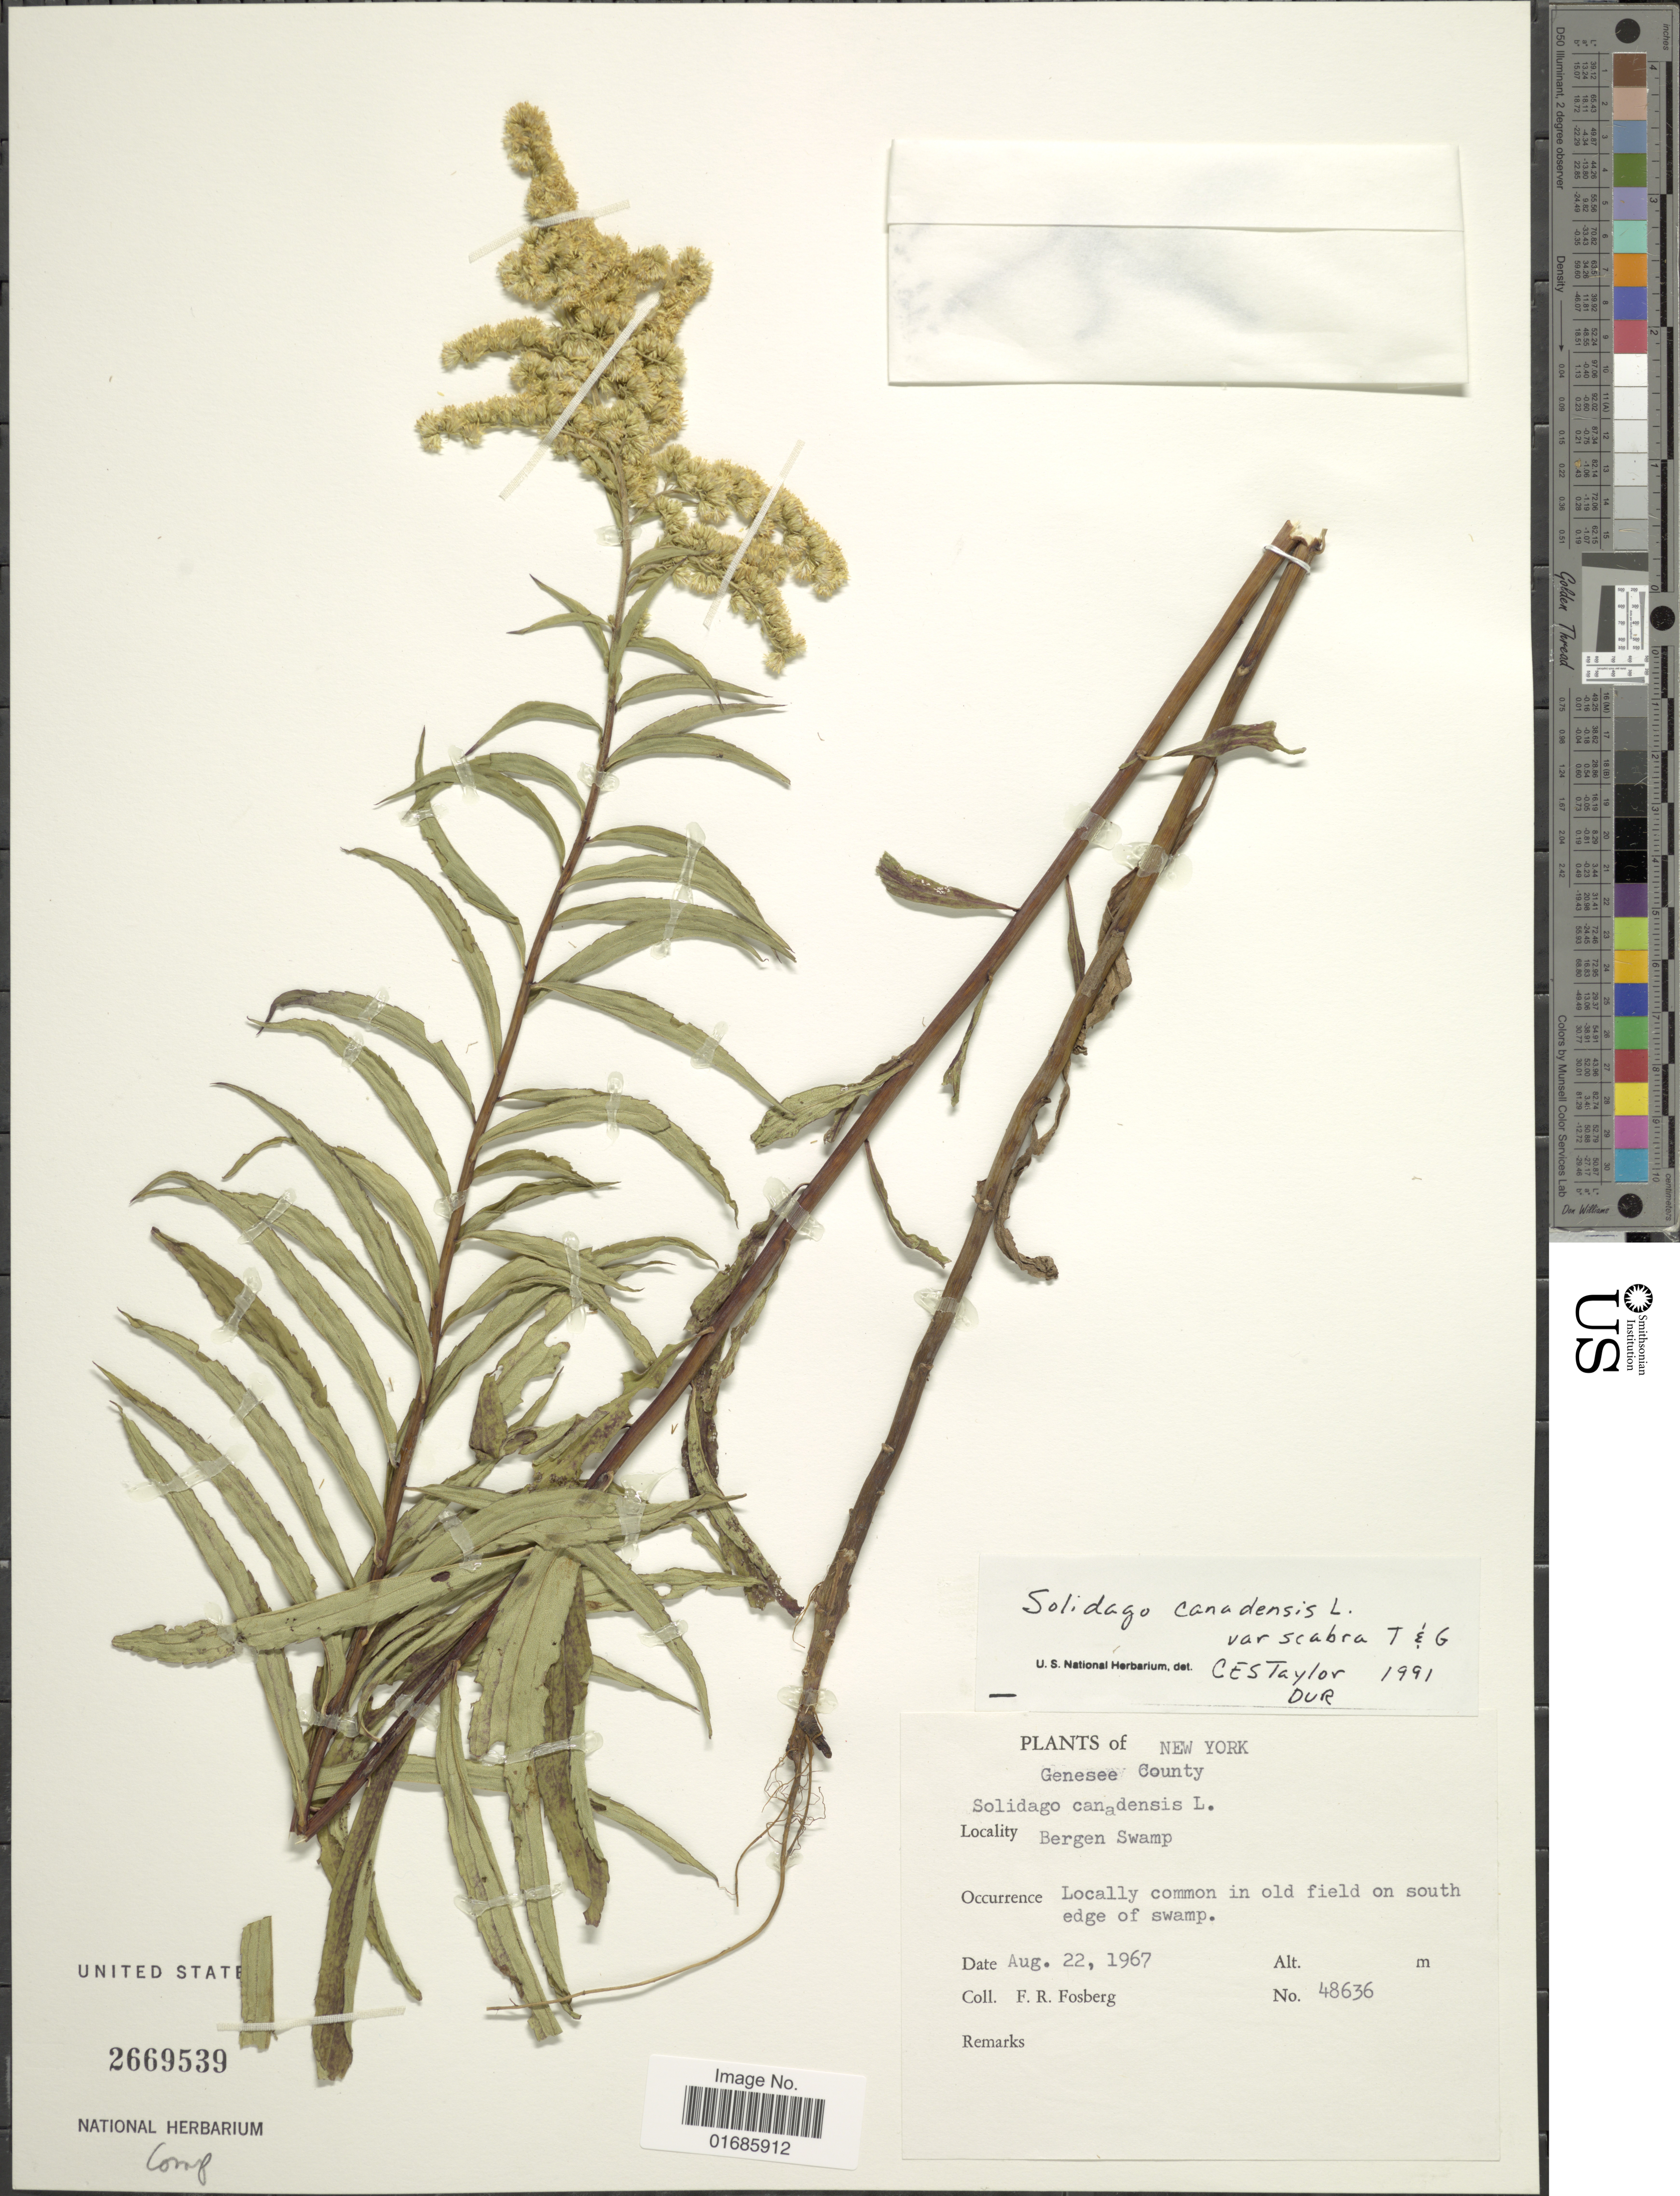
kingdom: Plantae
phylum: Tracheophyta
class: Magnoliopsida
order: Asterales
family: Asteraceae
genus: Solidago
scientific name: Solidago canadensis var. scabra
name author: (Muhl. ex Willd.) Torr. & A. Gray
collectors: F. R. Fosberg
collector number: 48636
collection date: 1967-08-22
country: United States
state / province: New York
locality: Genesee County, Bergen Swamp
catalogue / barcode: US 2669539